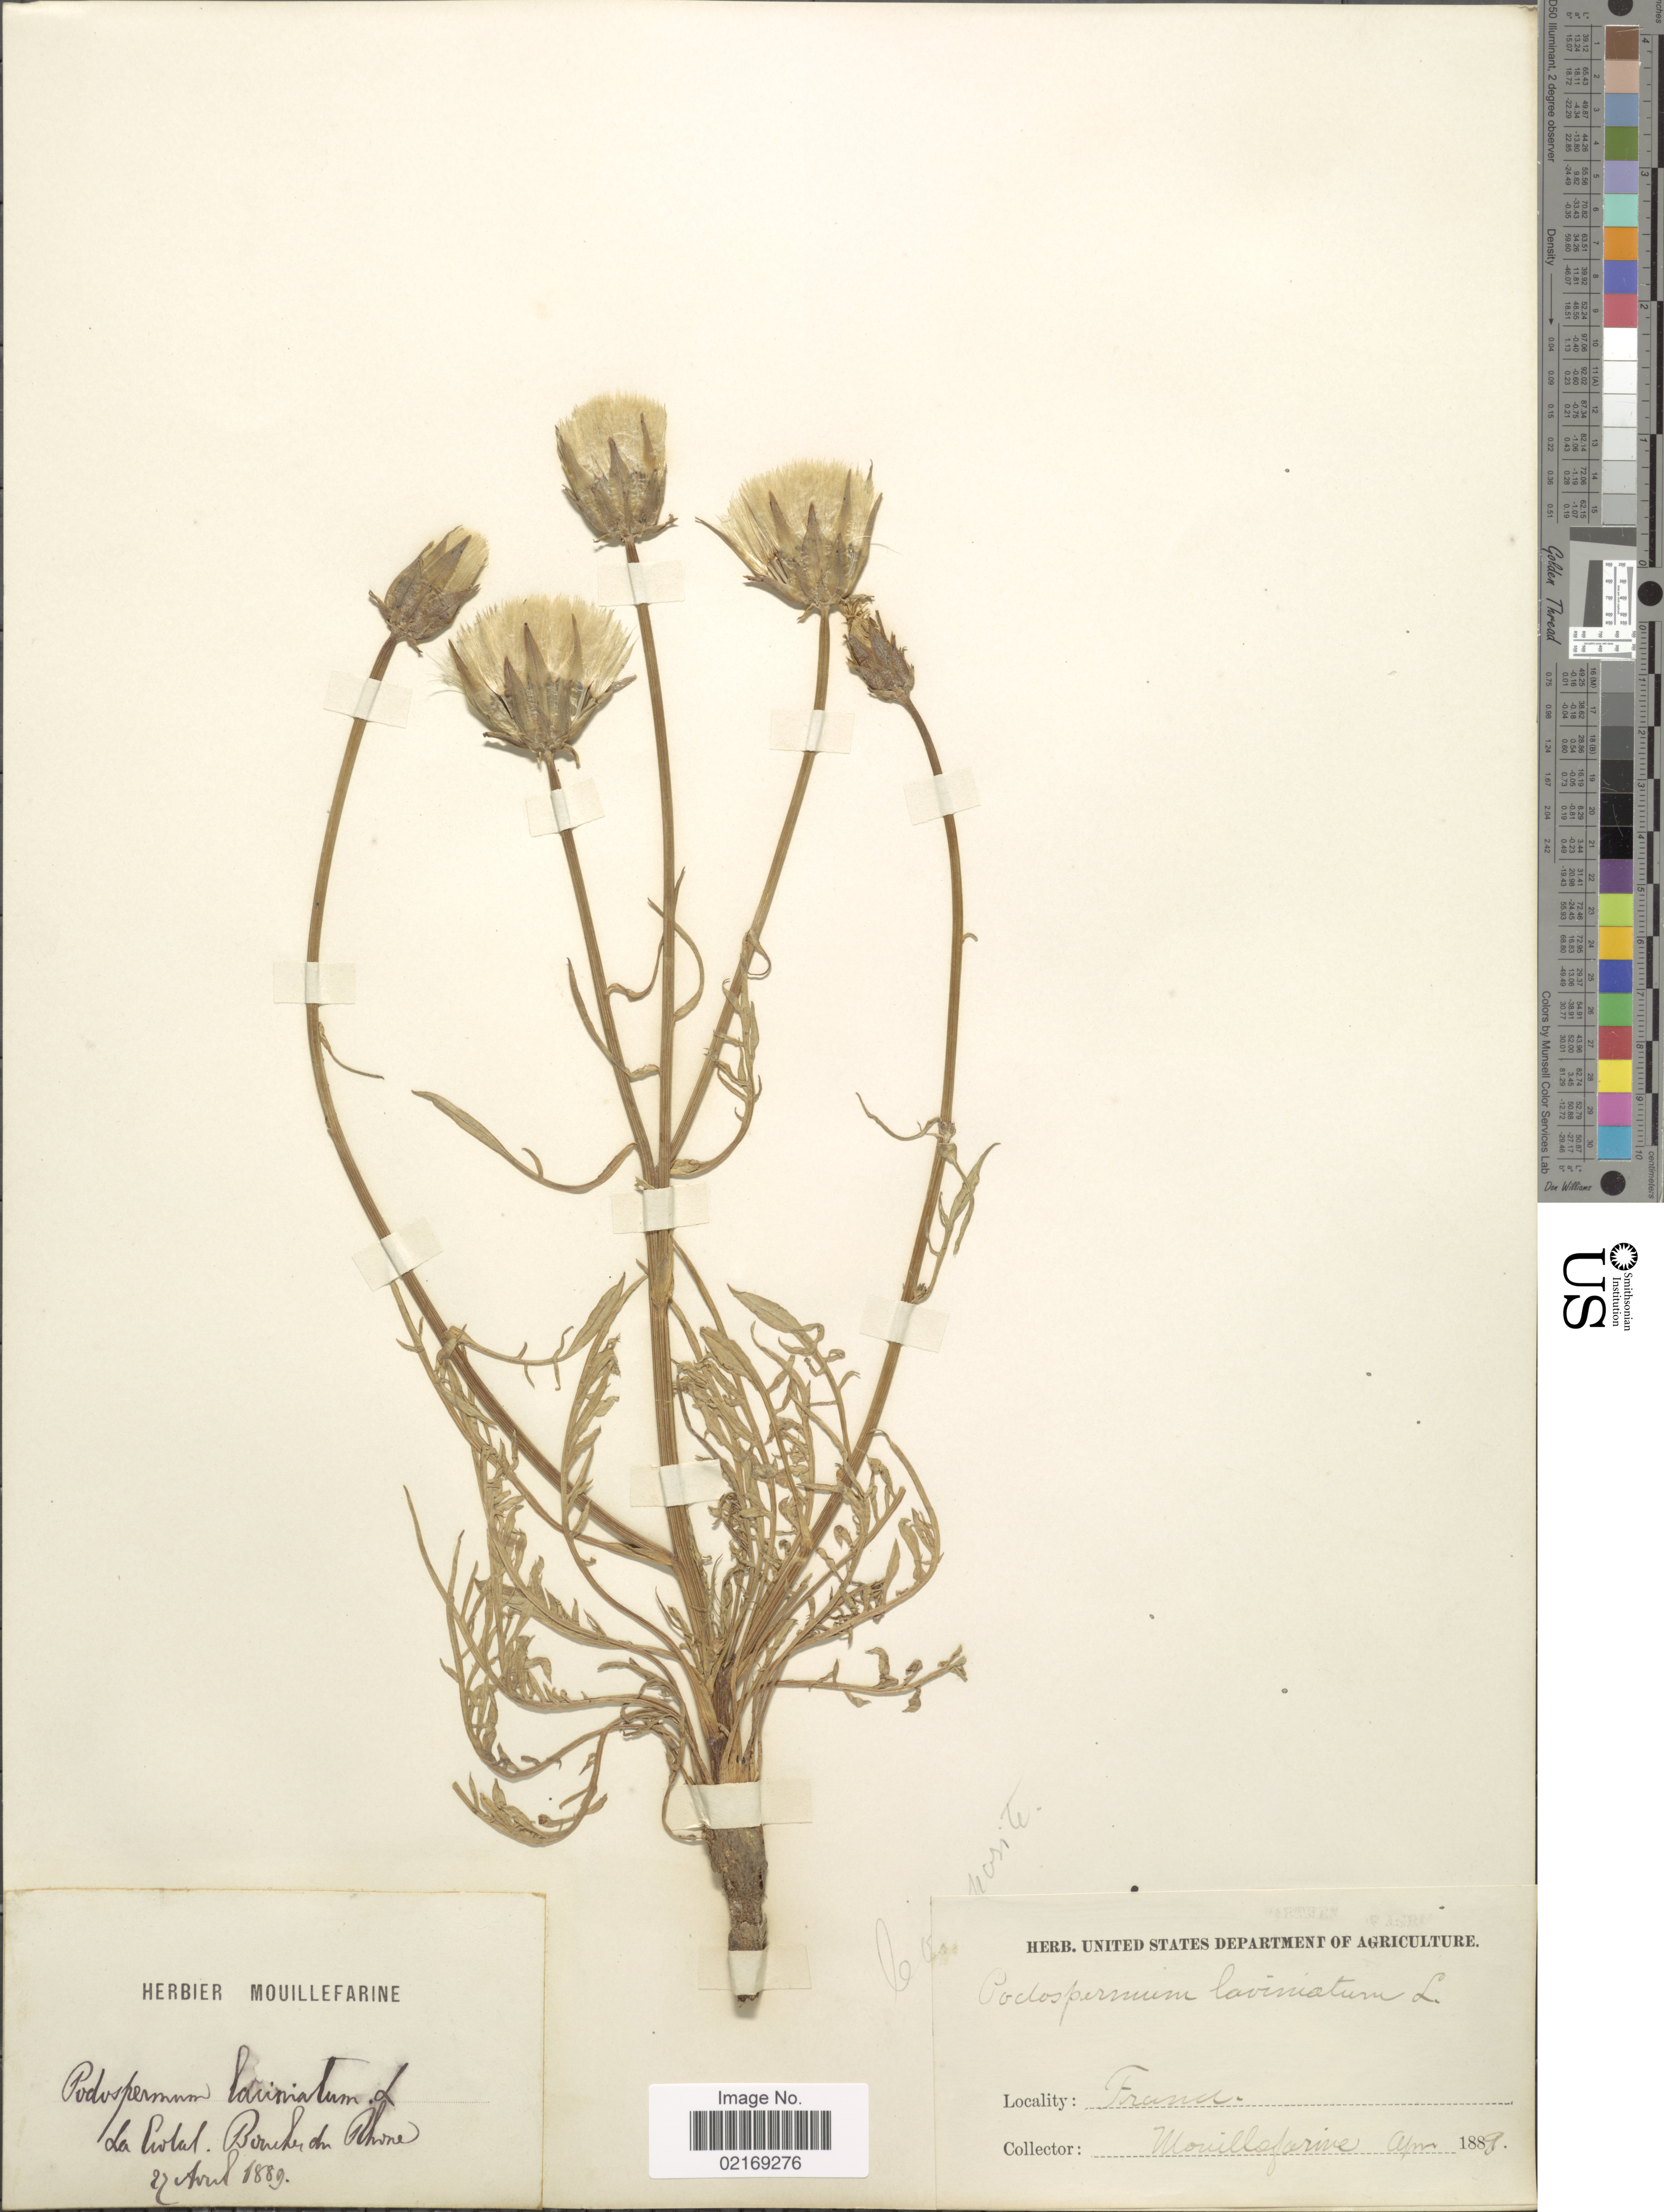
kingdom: Plantae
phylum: Tracheophyta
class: Magnoliopsida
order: Asterales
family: Asteraceae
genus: Podospermum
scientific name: Podospermum laciniatum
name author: (L.) DC.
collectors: A. Mouillefarine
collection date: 1889-04-27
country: France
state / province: Provence-Alpes-Côte d'Azur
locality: La Ciotat, Bouches du Rhône